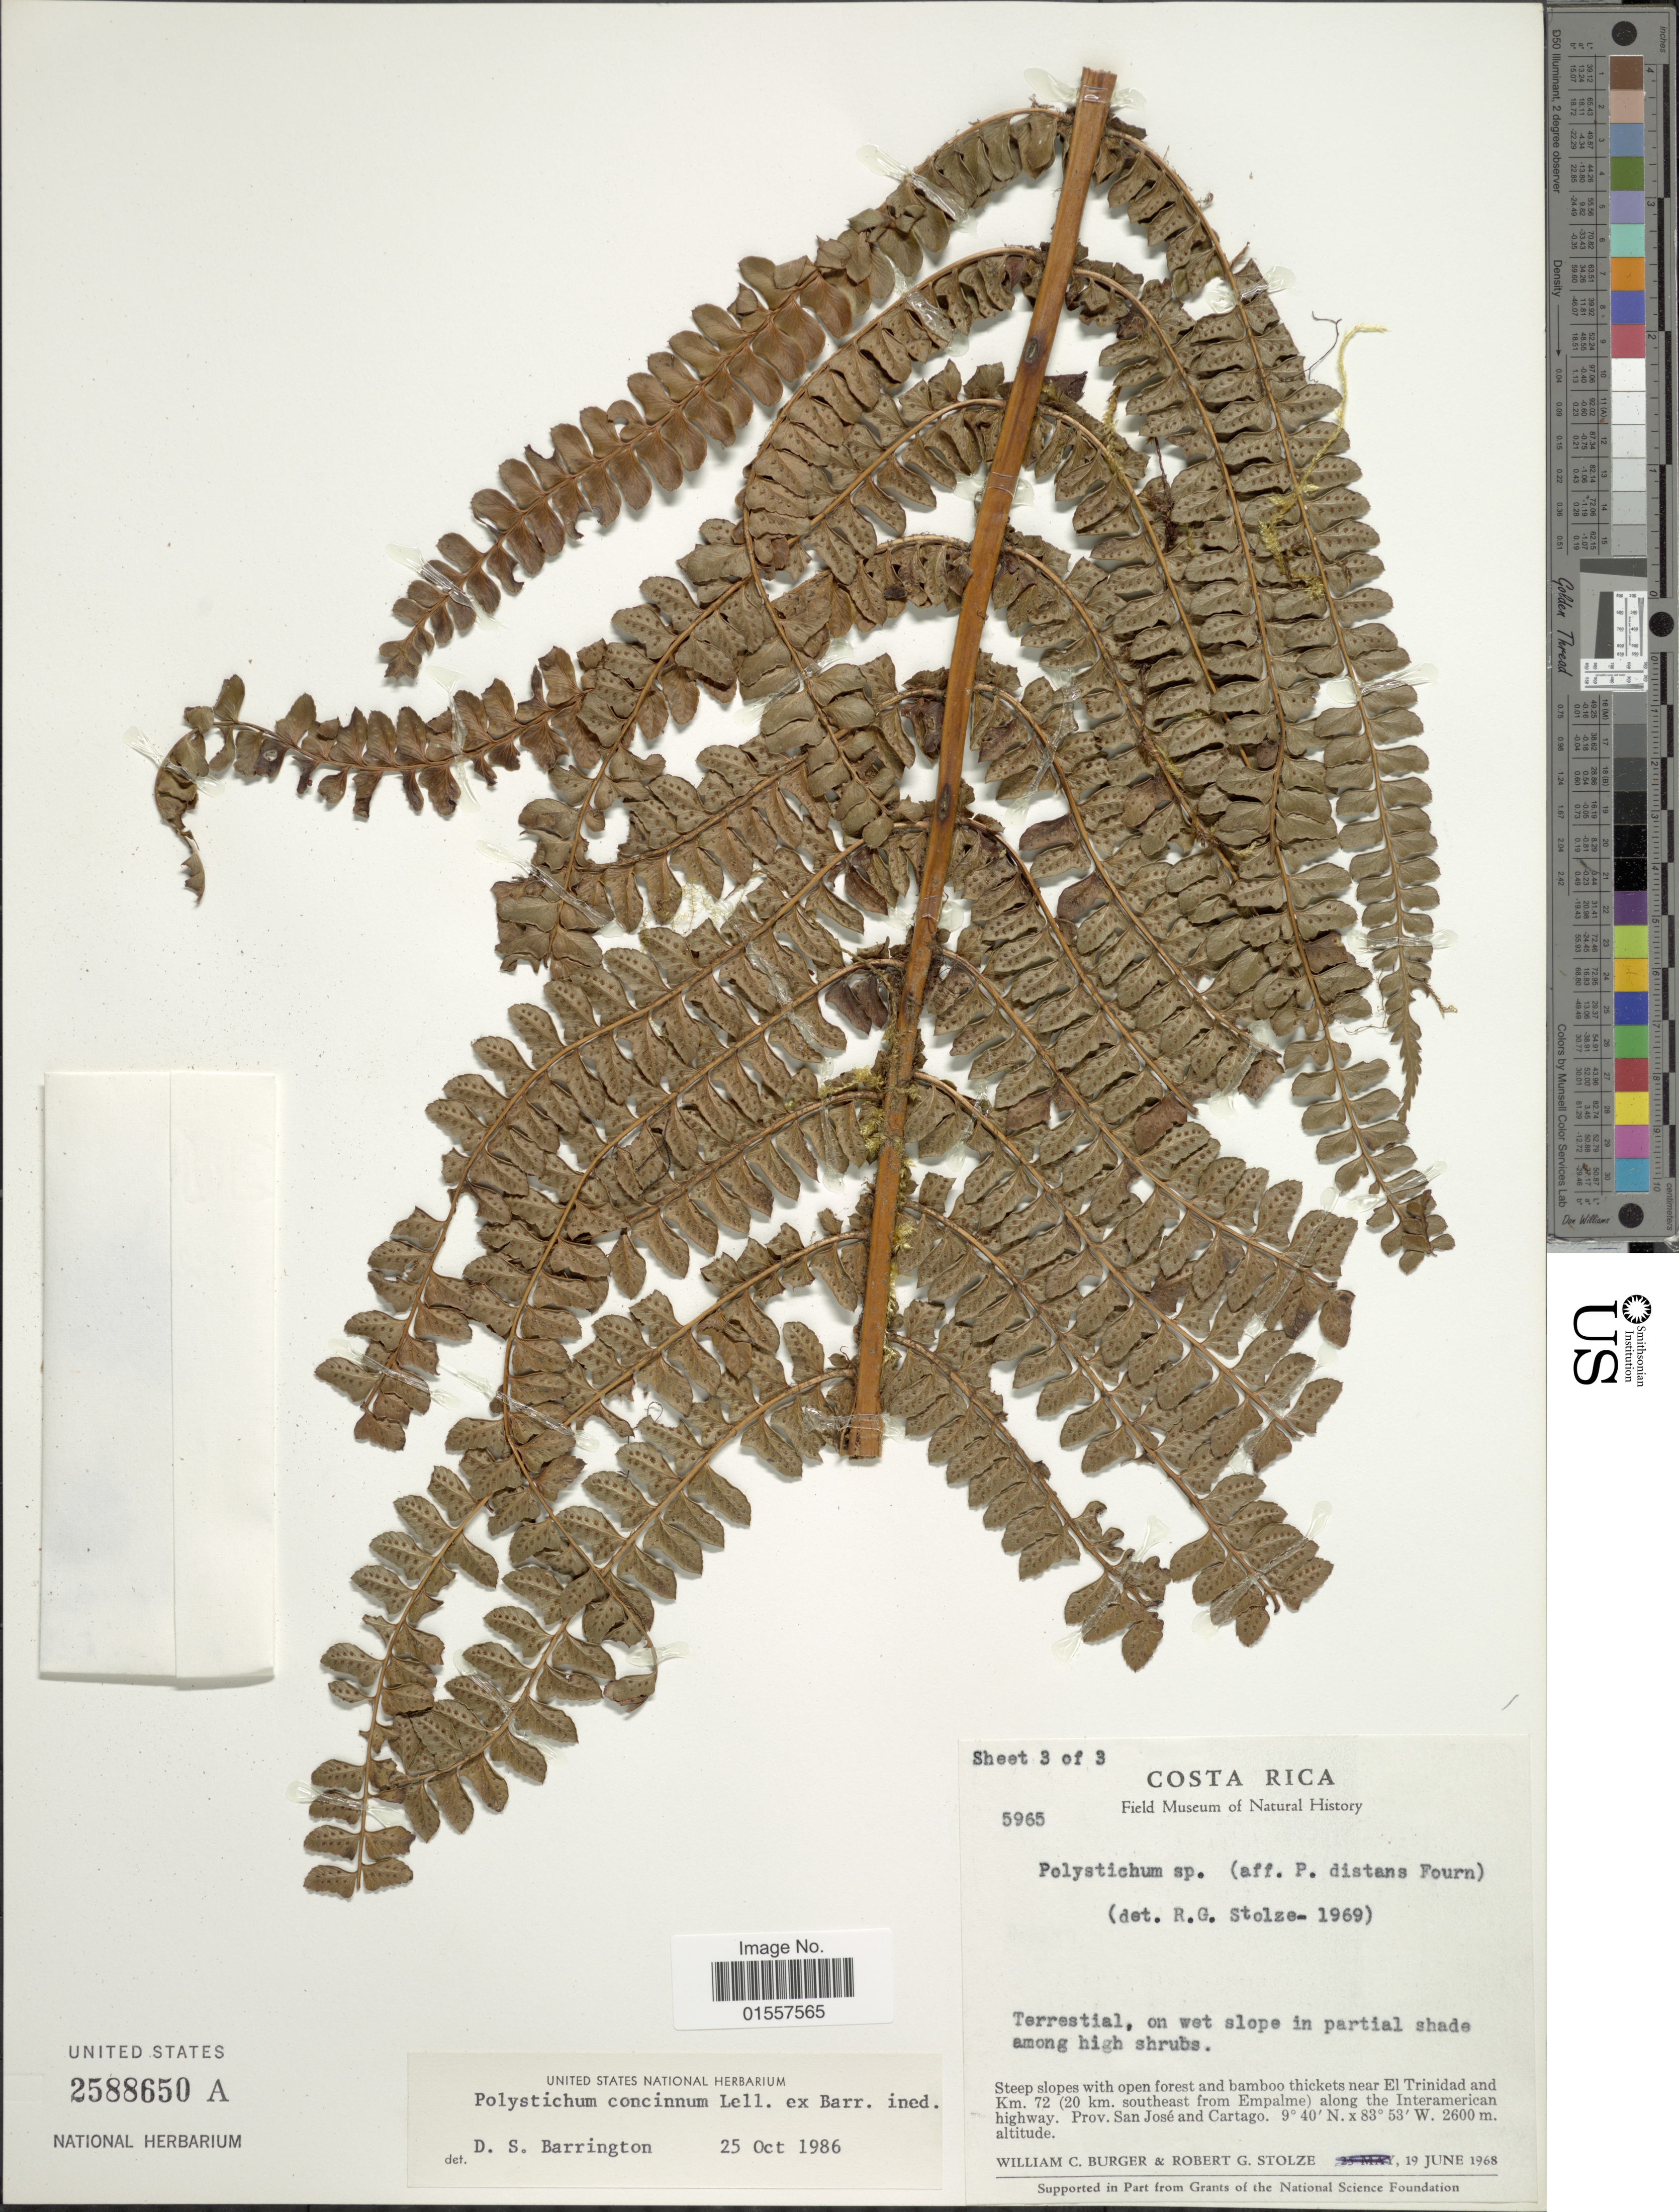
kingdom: Plantae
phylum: Tracheophyta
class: Polypodiopsida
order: Polypodiales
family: Dryopteridaceae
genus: Polystichum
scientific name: Polystichum concinnum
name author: Lellinger ex Barrington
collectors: W. Burger & R. G. Stolze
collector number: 5965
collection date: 1968-06-19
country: Costa Rica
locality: Near El Trinidad and Km. 72 (20 km. southeast from Empalme) along the Interamerican highway, Prov. San Jose and Cartago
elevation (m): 2600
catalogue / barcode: US 2588650a